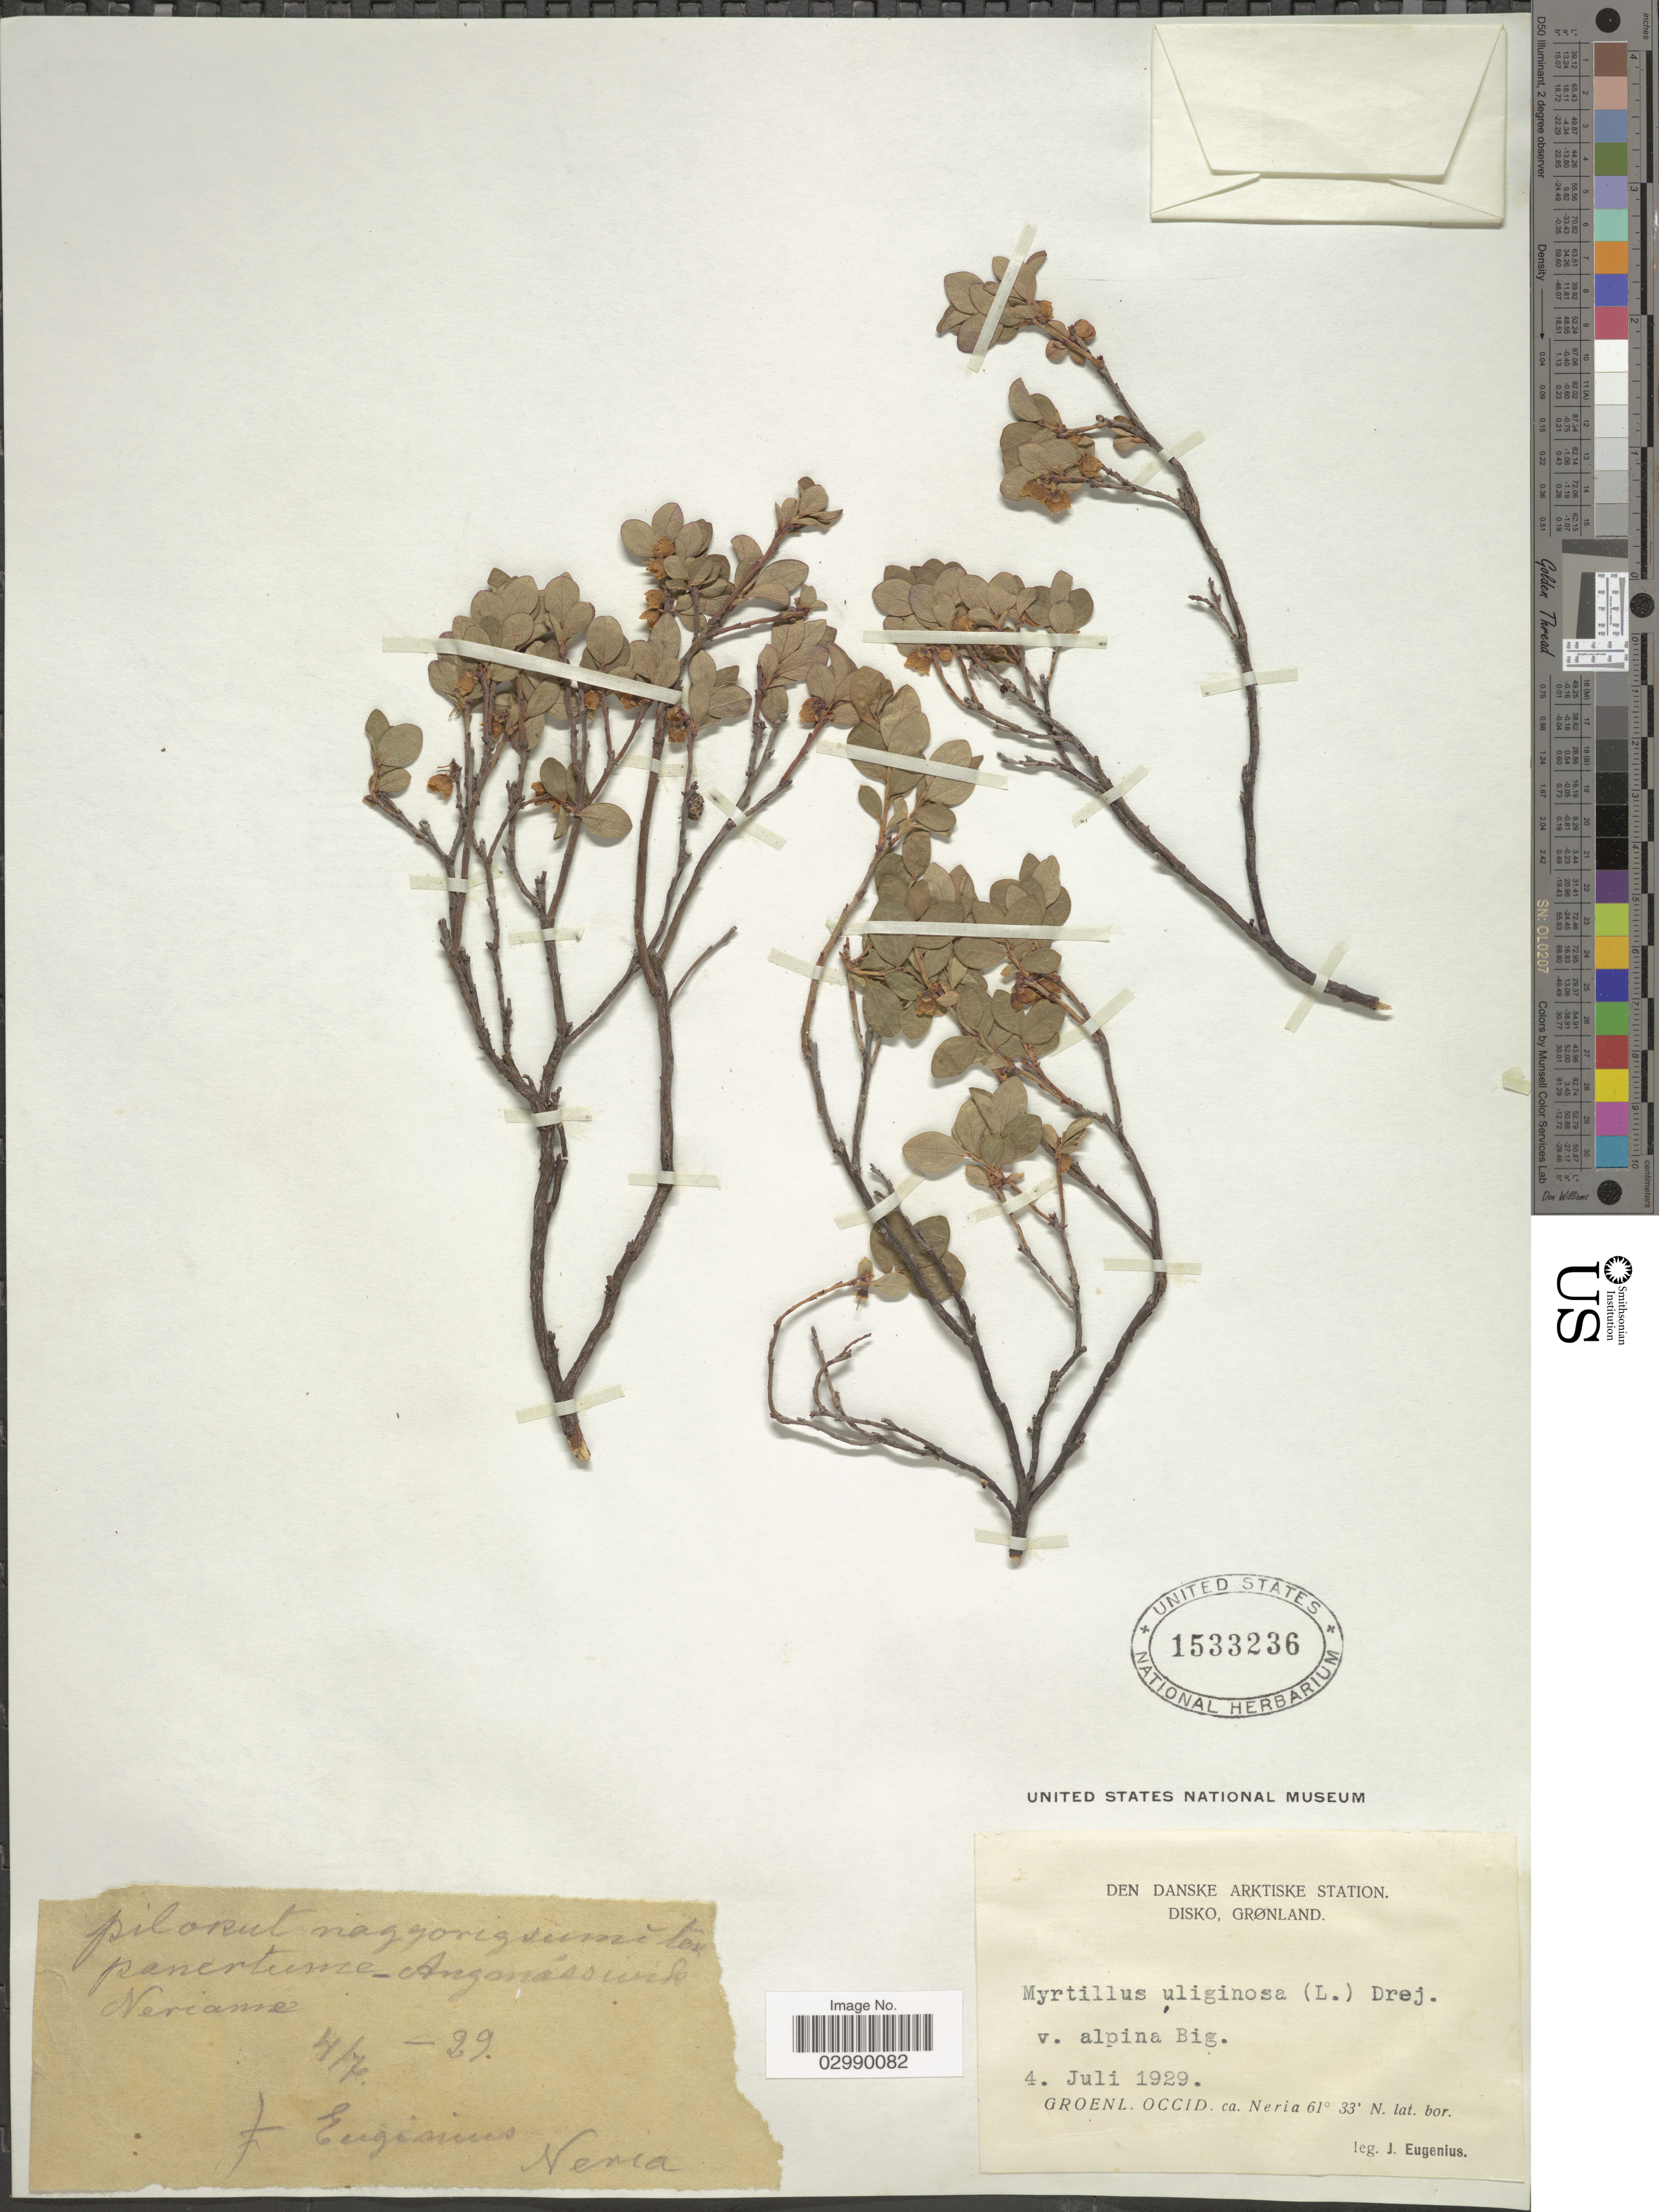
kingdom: Plantae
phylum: Tracheophyta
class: Magnoliopsida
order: Ericales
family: Ericaceae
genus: Vaccinium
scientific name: Vaccinium uliginosum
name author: L.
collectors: J. Eugenius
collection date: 1929-07-04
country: Greenland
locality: Den Danske Arktiske Station Disko, Groenl. Occid. ca. Neria.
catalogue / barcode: US 1533236